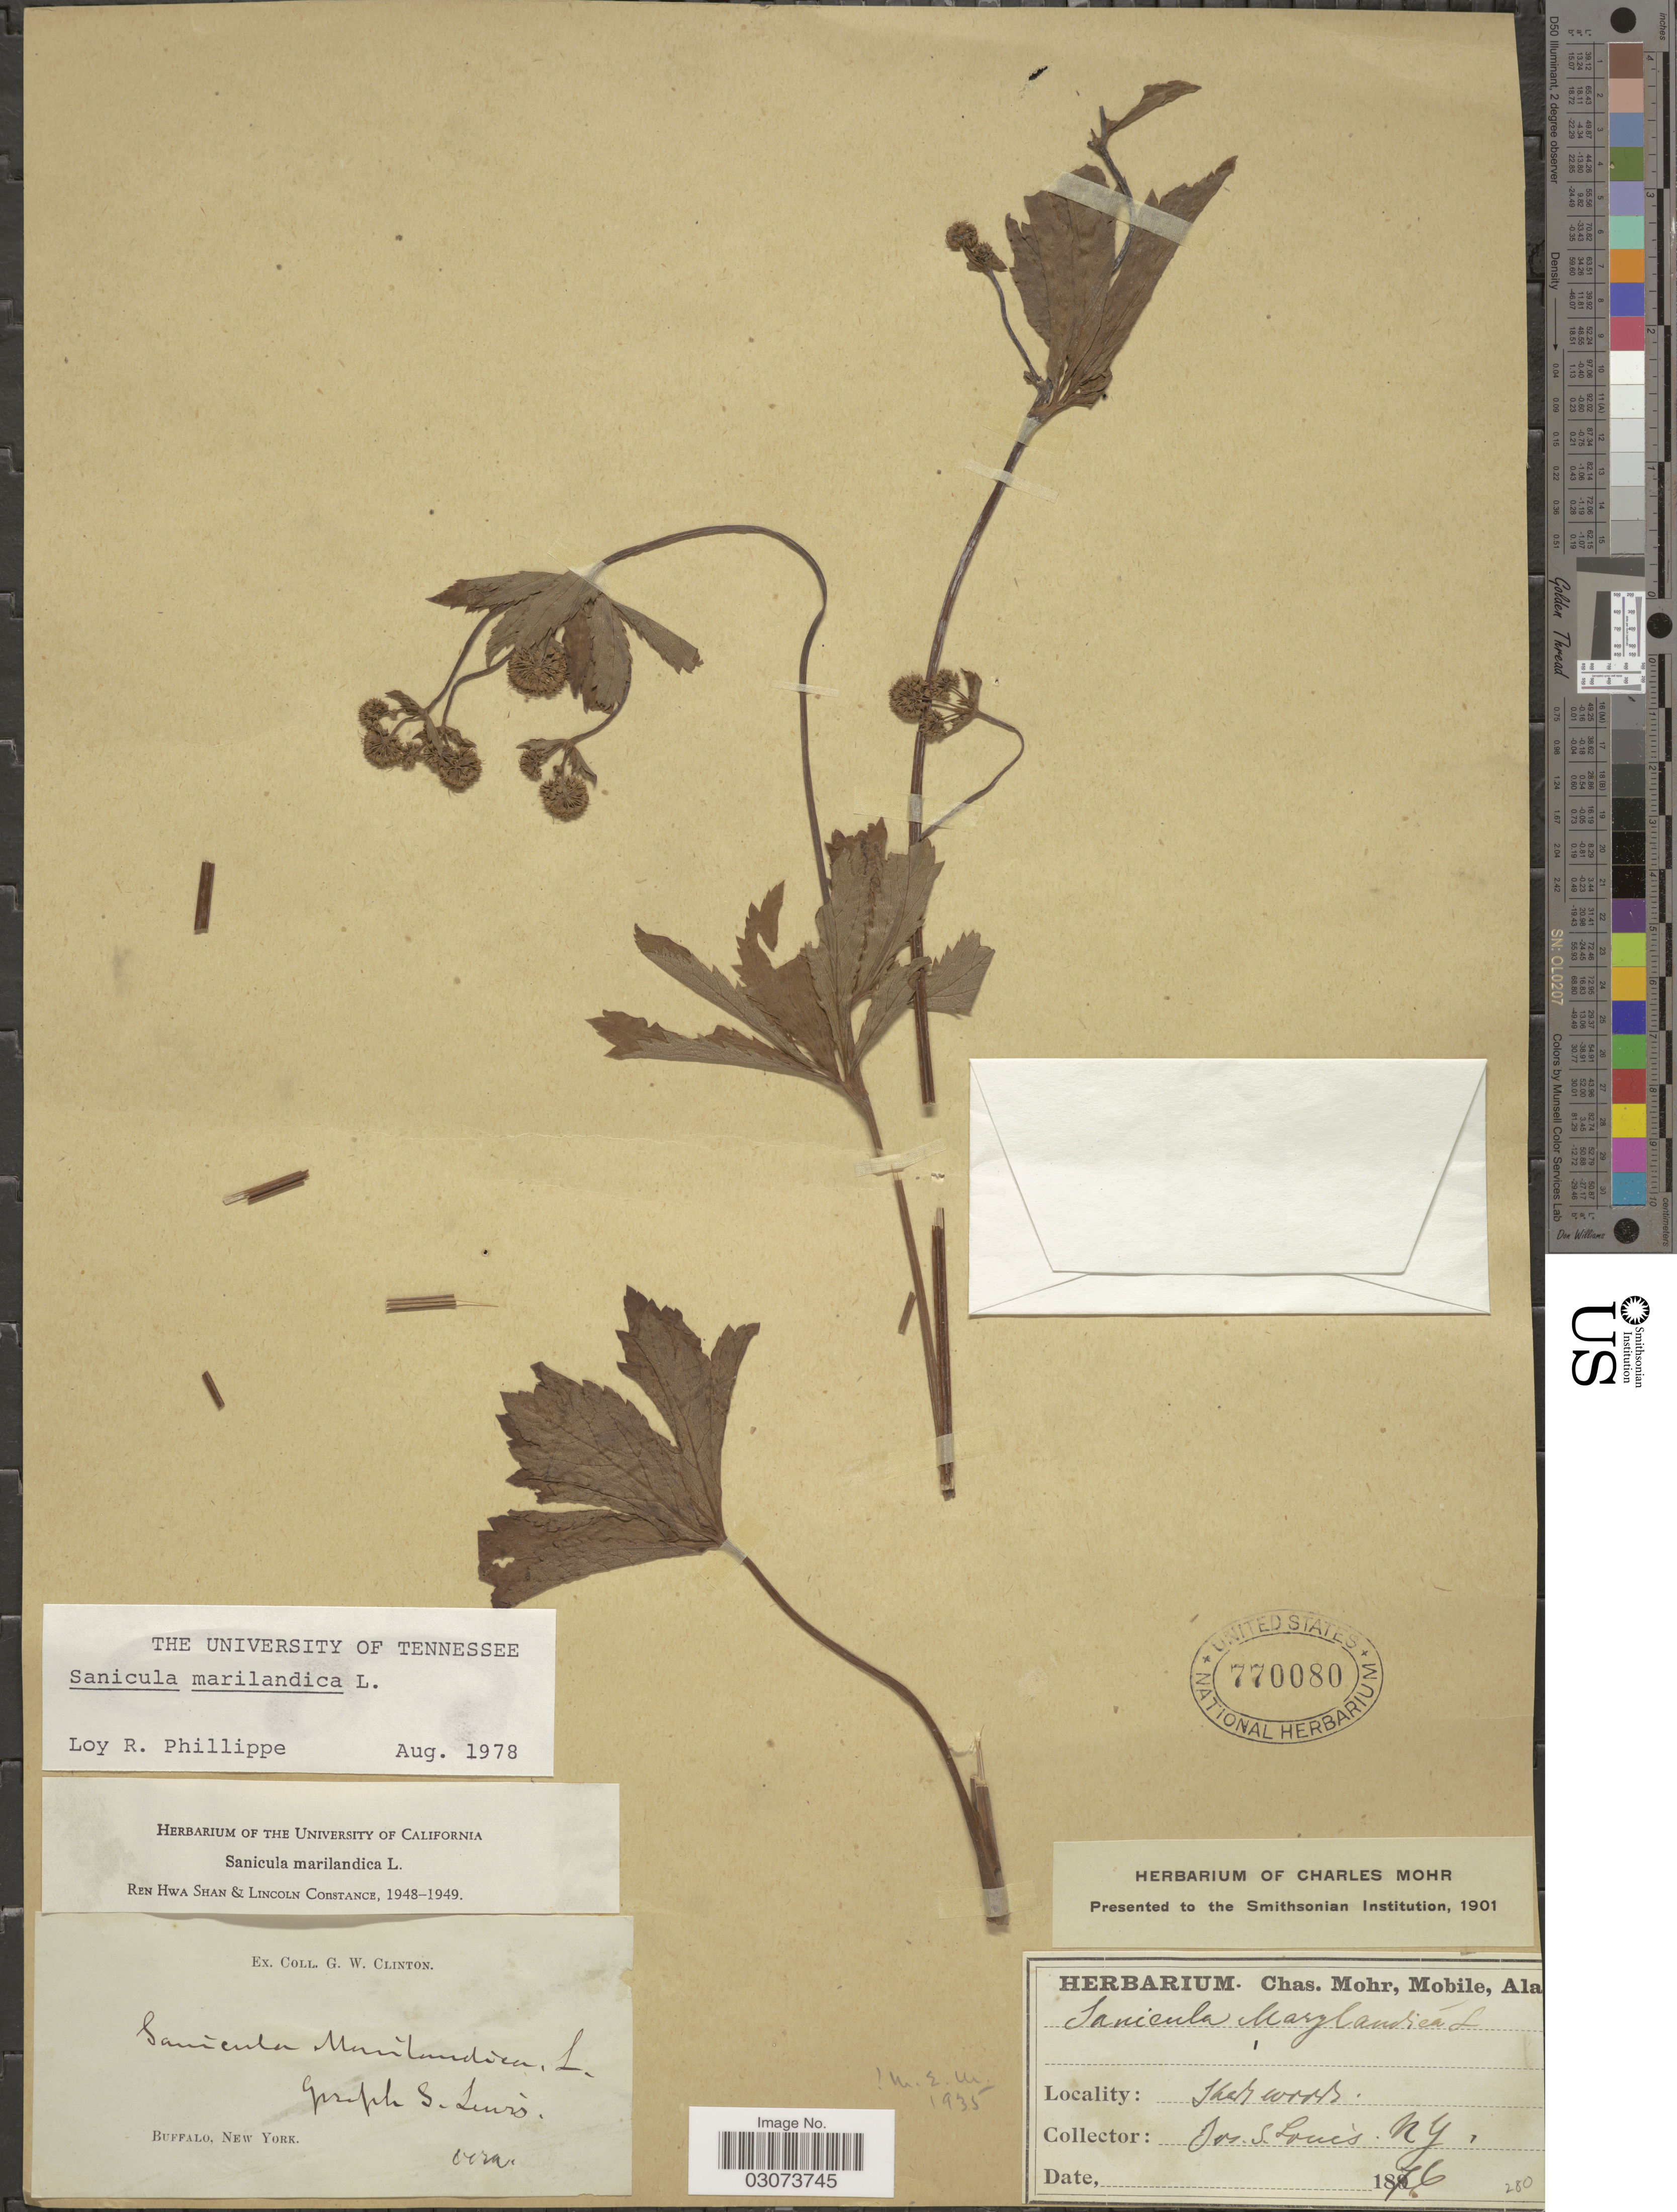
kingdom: Plantae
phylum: Tracheophyta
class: Magnoliopsida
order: Apiales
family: Apiaceae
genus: Sanicula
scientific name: Sanicula marilandica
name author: L.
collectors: G. W. Clinton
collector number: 280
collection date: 1876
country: United States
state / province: New York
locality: Jos. S. Louis.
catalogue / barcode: US 770080